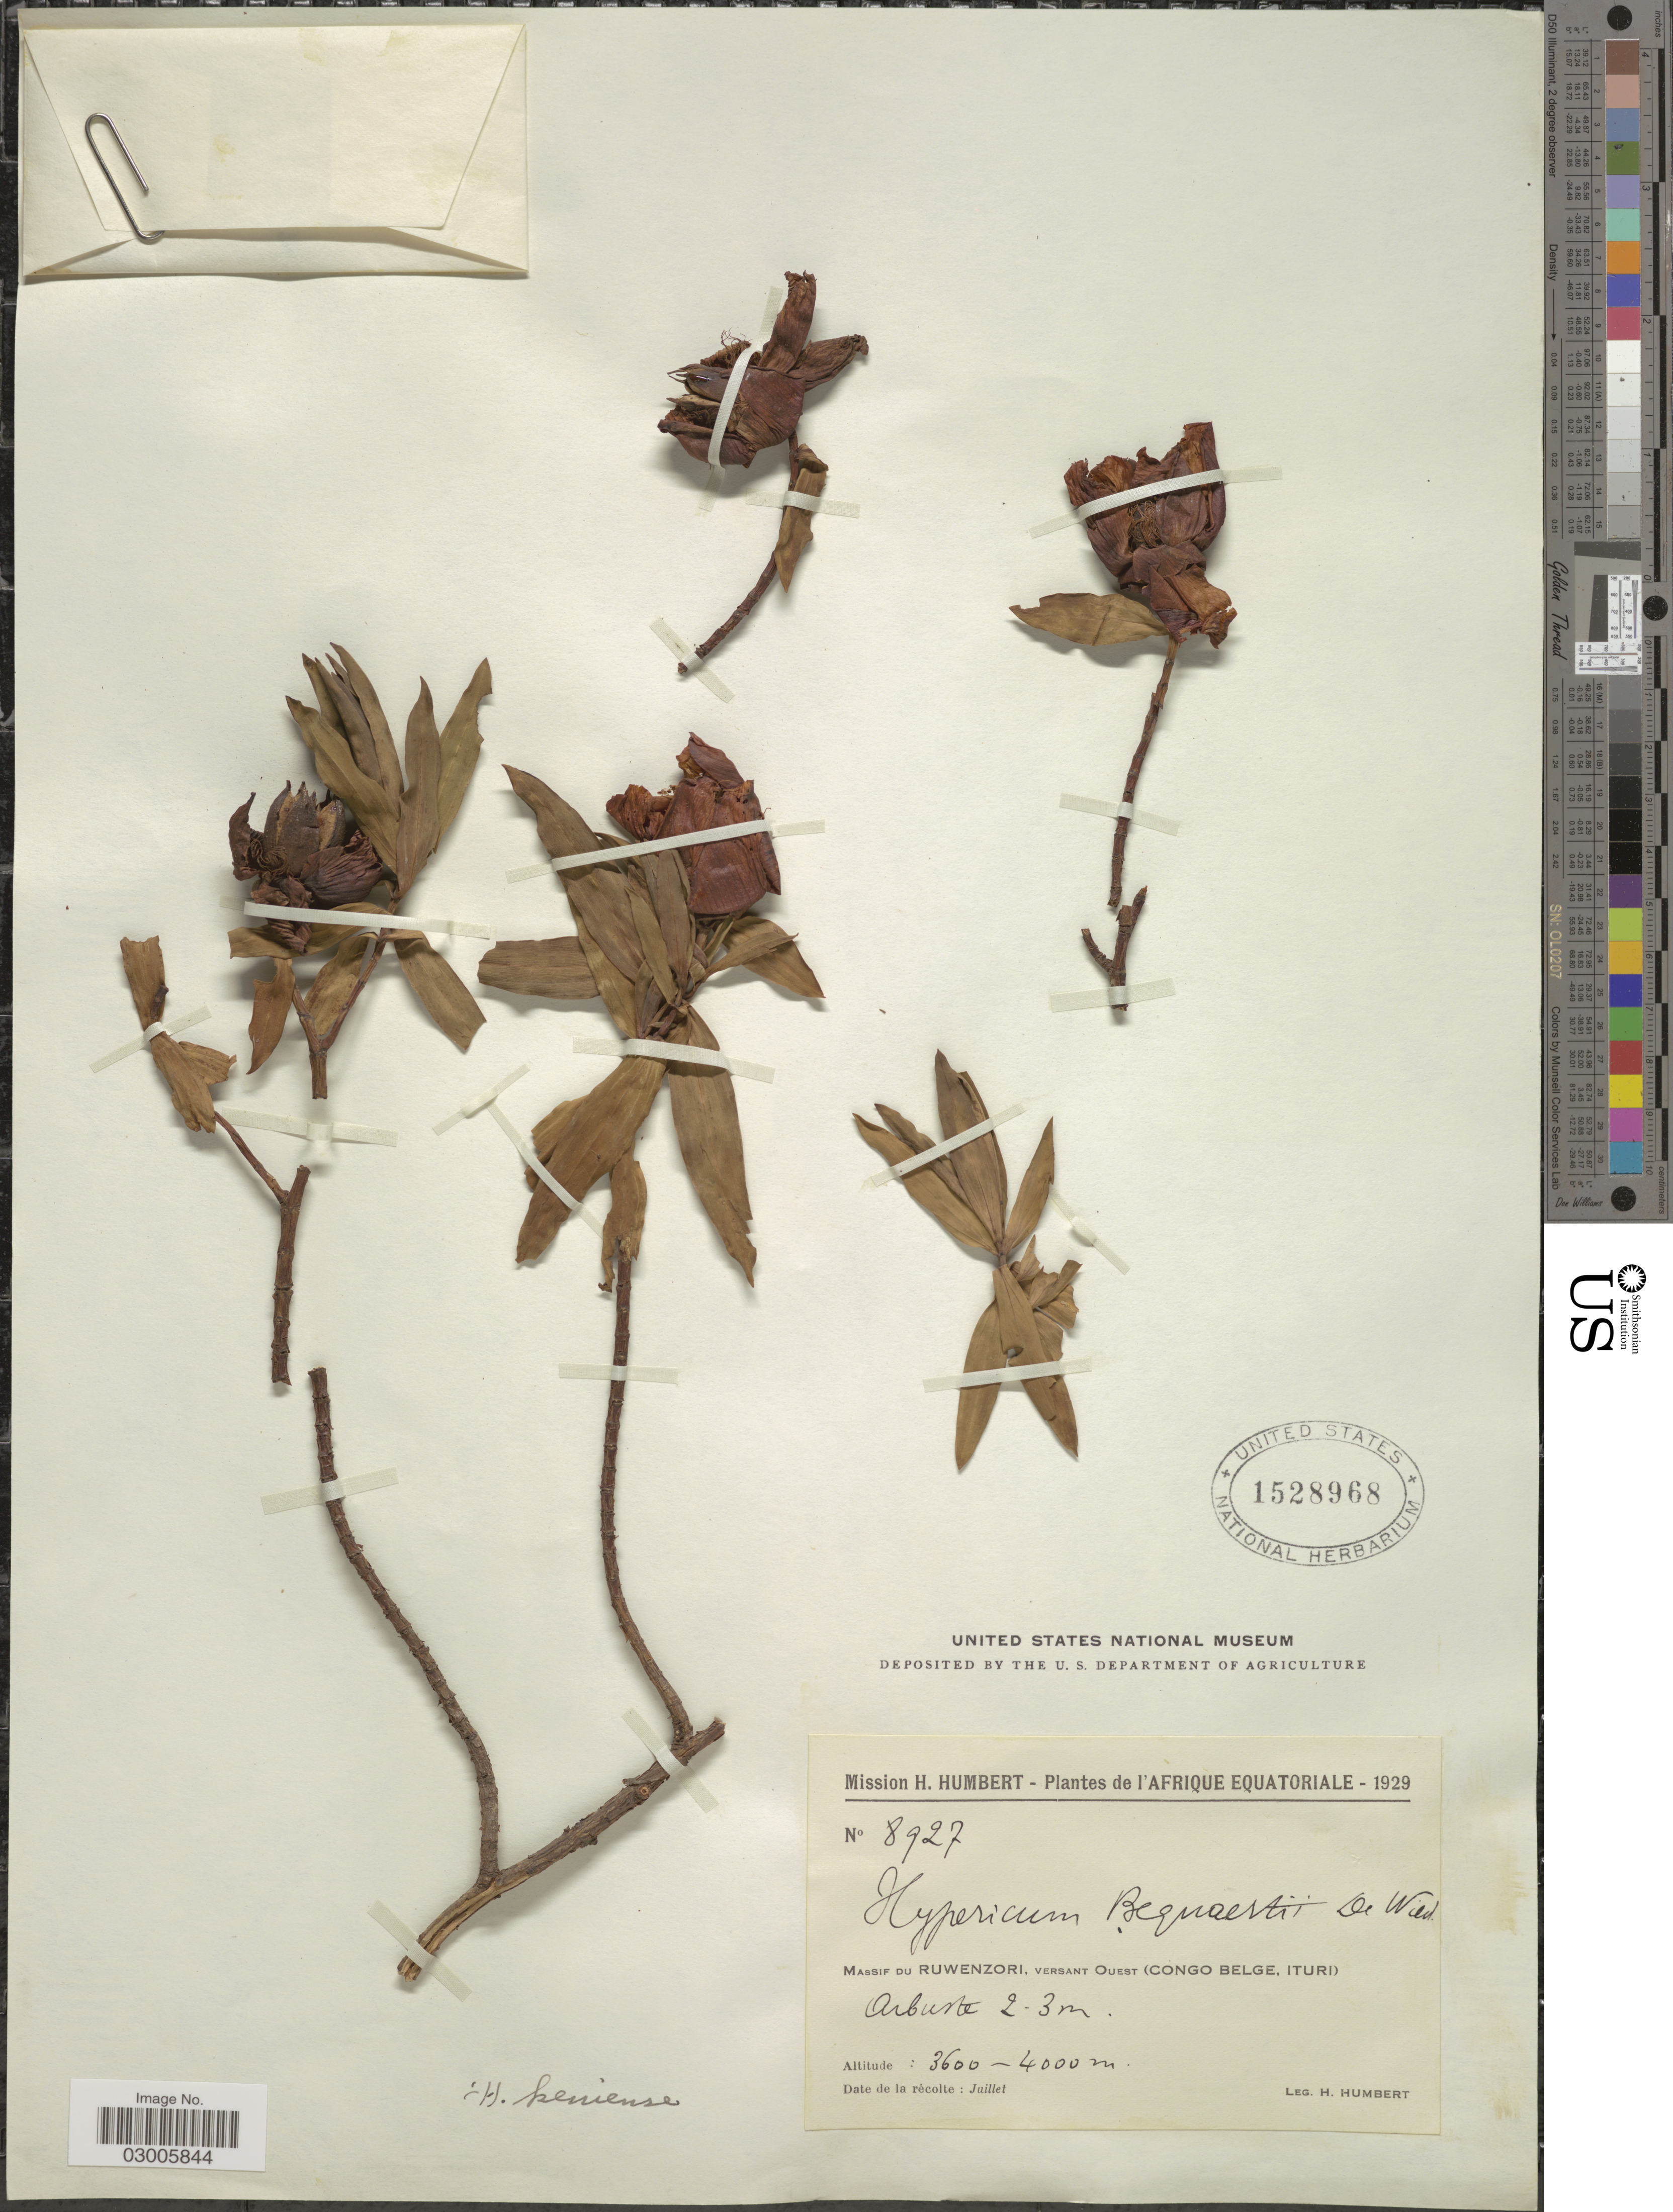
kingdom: Plantae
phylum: Tracheophyta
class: Magnoliopsida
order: Malpighiales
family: Hypericaceae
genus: Hypericum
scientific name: Hypericum revolutum subsp. keniense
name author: (Schweinf.) N. Robson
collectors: H. Humbert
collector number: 8927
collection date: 1929-07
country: Congo, Democratic Republic of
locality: Massif du Ruwenzori, versant Ouest (Congo Belge, Ituri).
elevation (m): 3600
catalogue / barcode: US 1528968